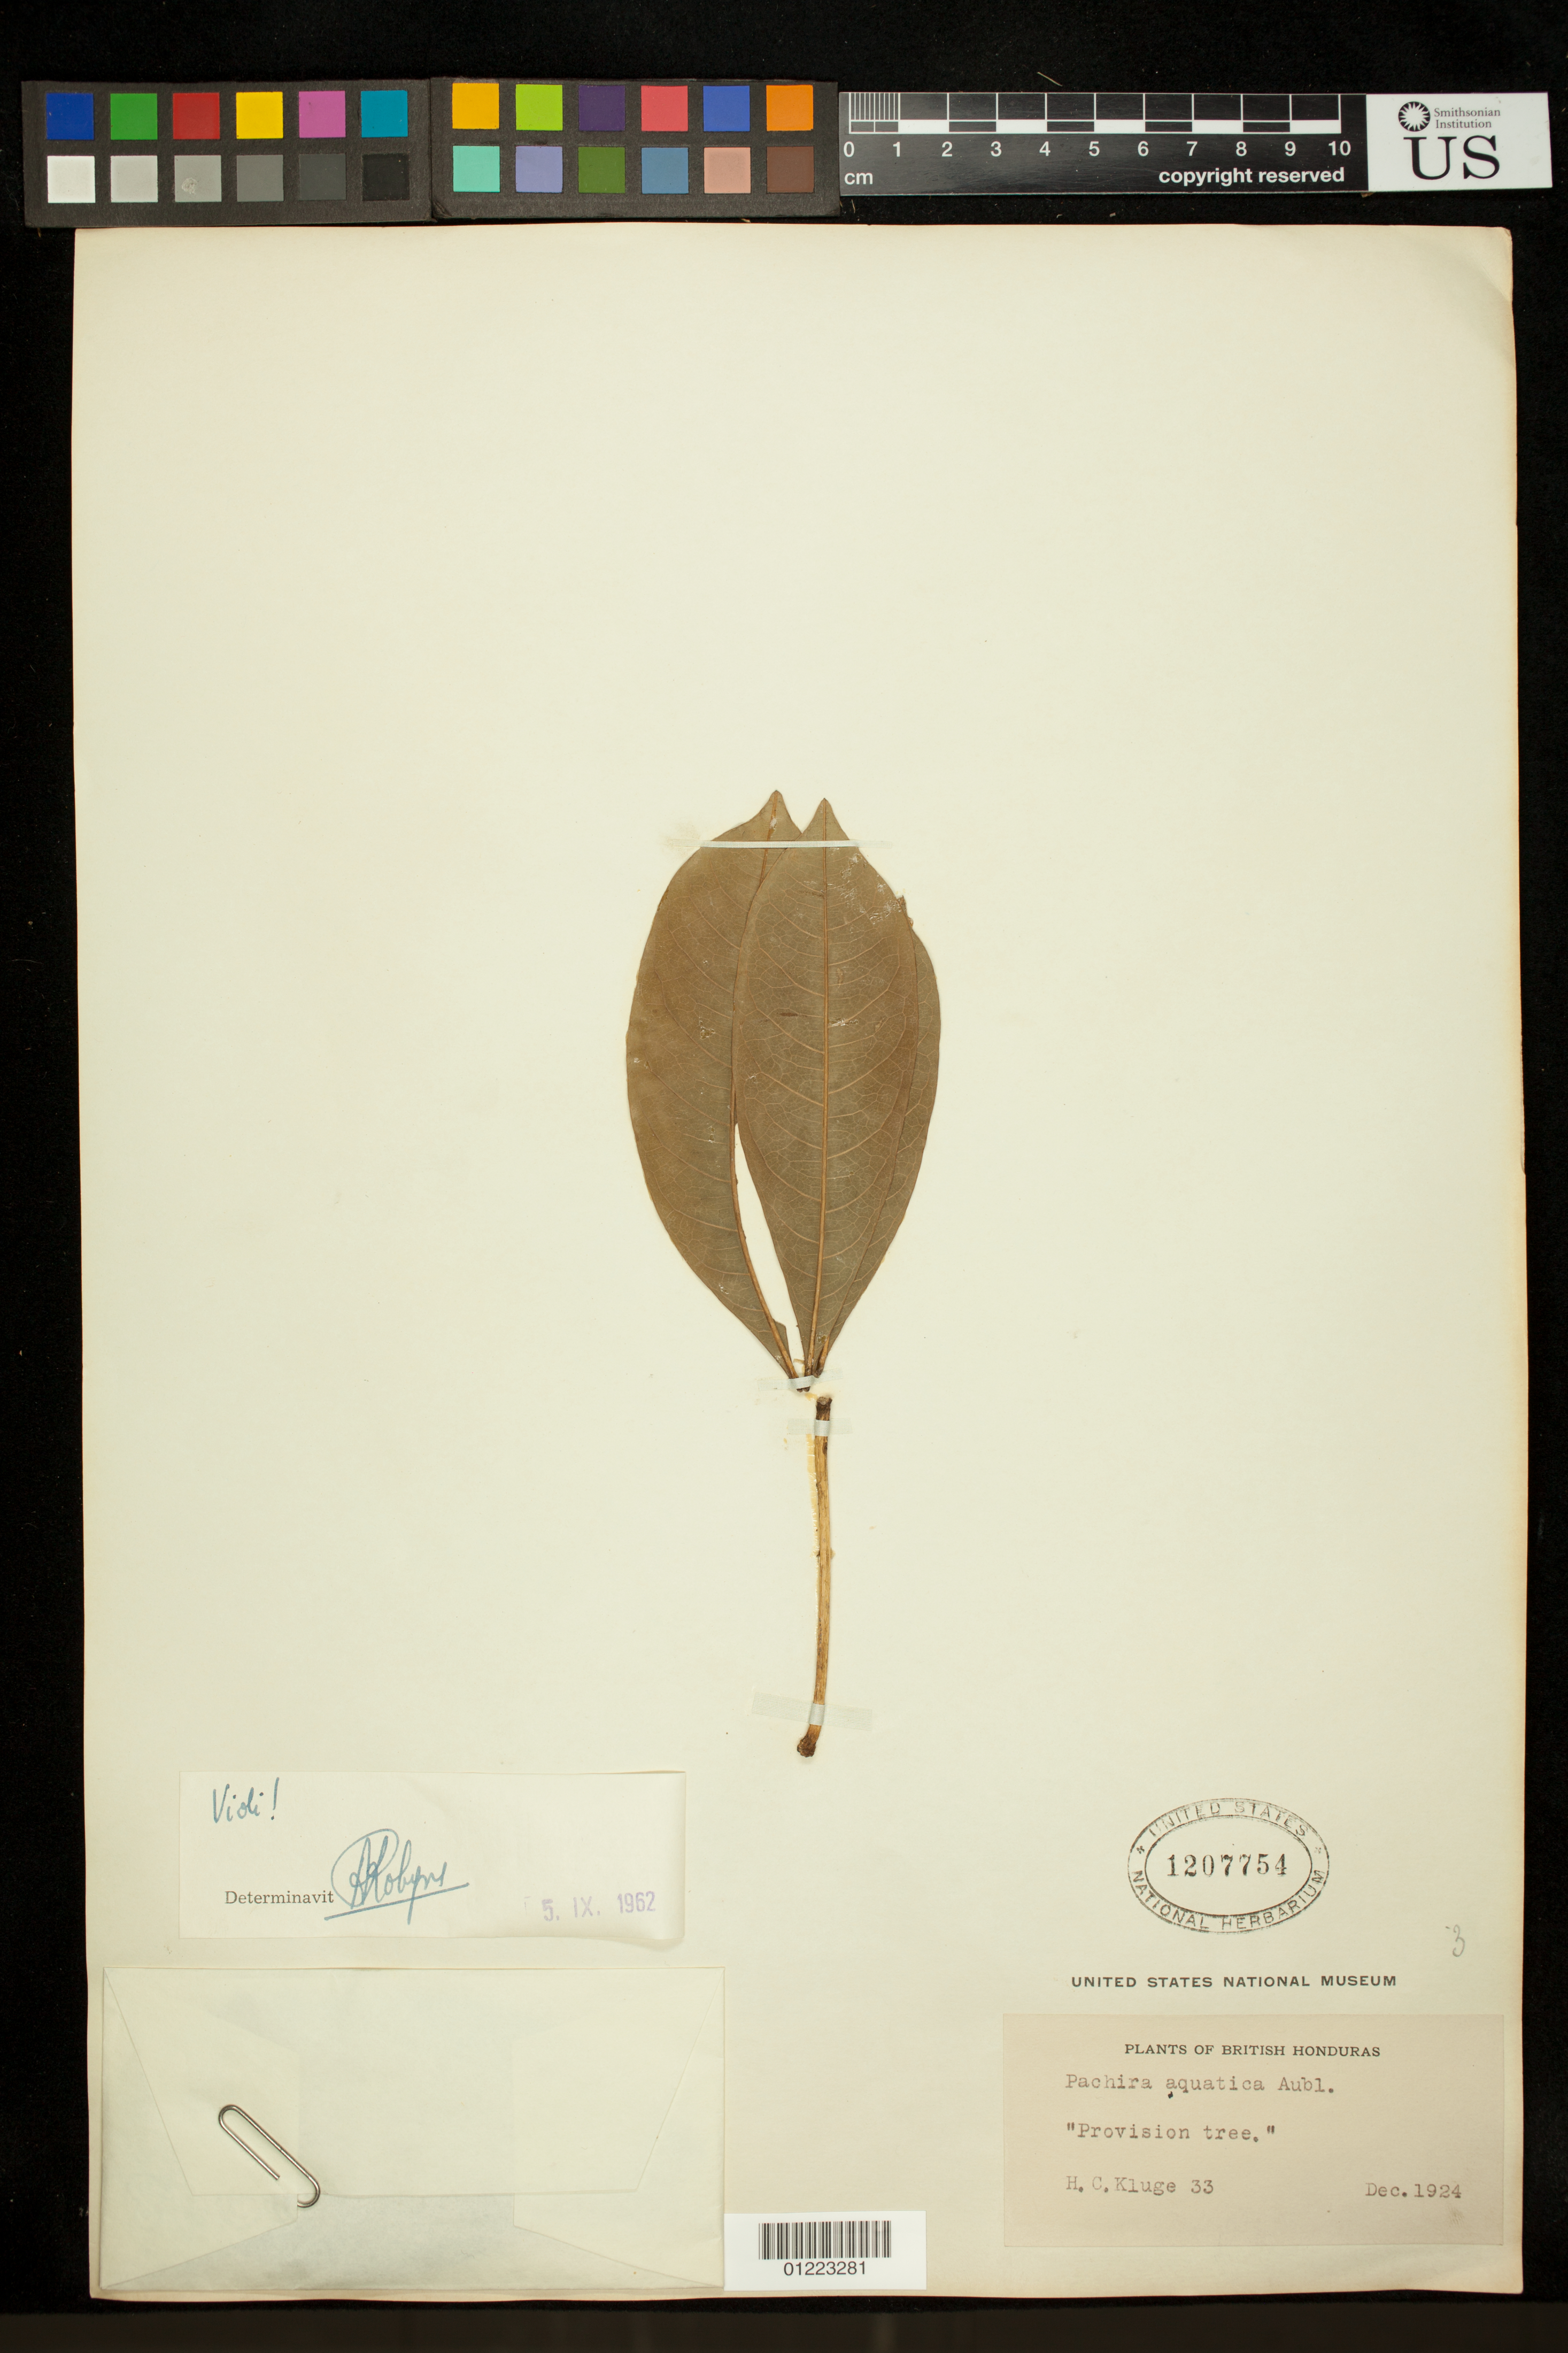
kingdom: Plantae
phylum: Tracheophyta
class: Magnoliopsida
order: Malvales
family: Malvaceae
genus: Pachira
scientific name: Pachira aquatica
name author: Aubl.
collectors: H. C. Kluge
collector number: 33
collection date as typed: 1924-12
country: Belize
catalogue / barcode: US 1207754